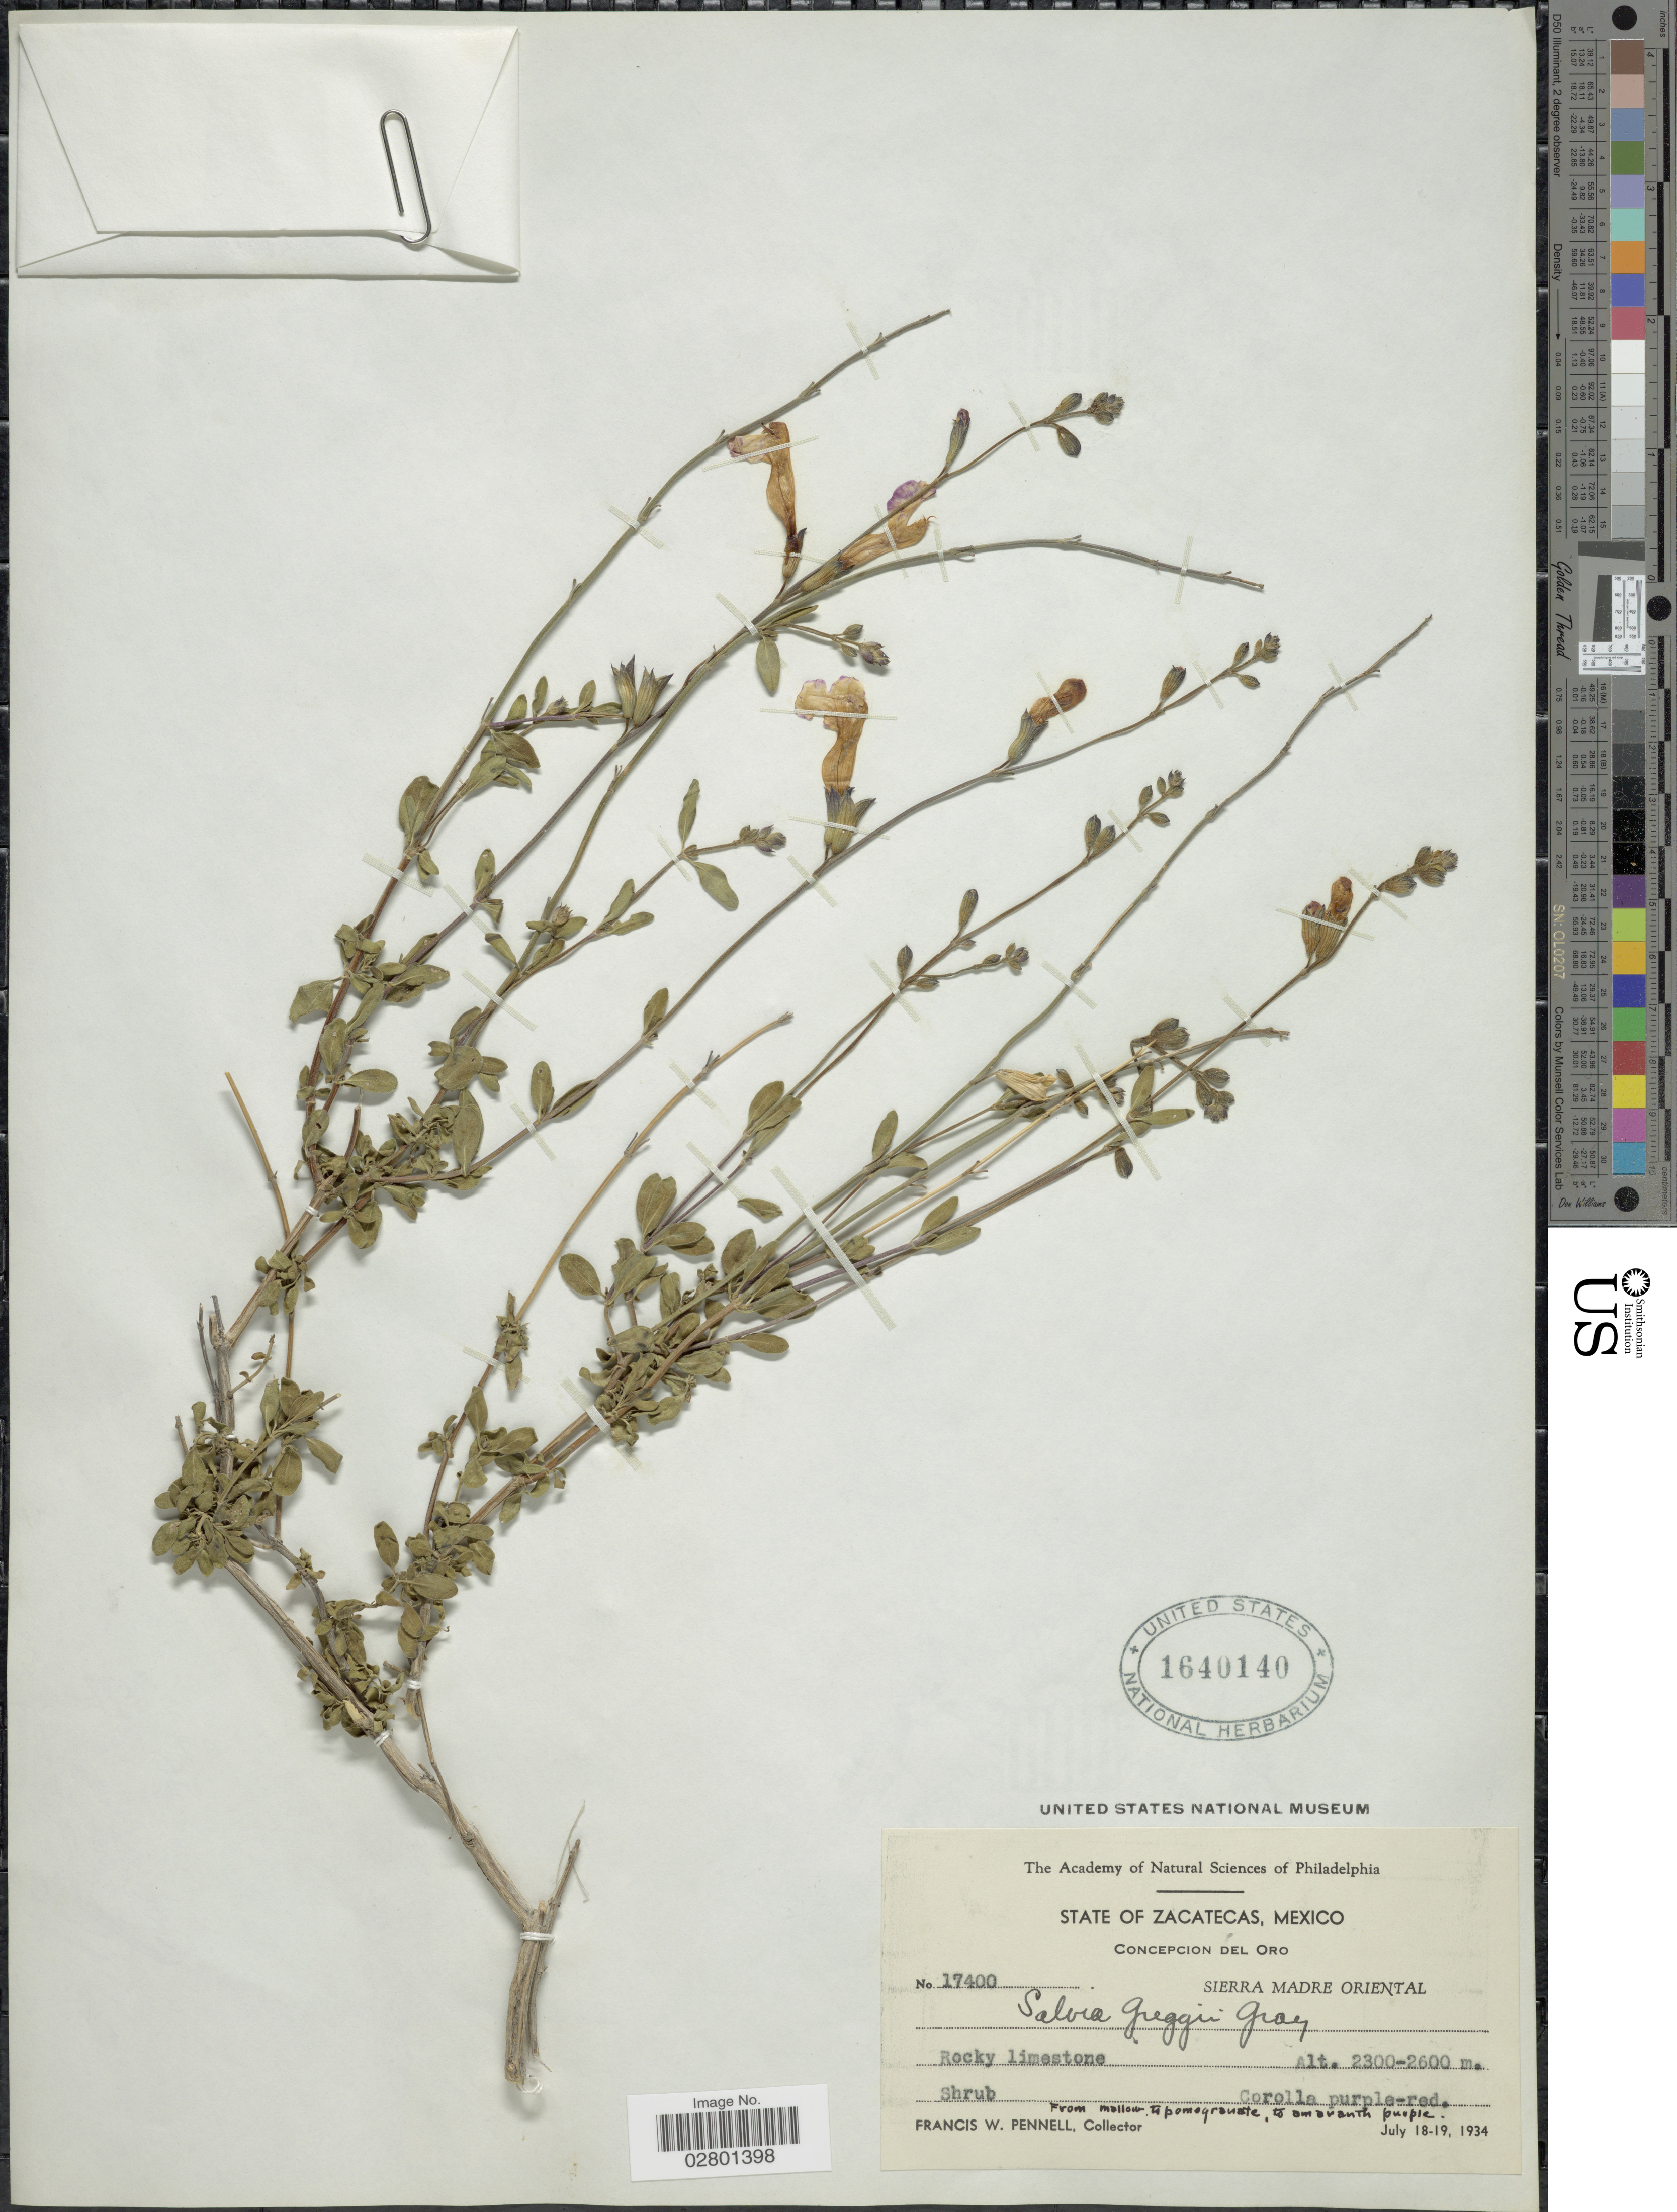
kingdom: Plantae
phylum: Tracheophyta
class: Magnoliopsida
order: Lamiales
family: Lamiaceae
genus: Salvia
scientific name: Salvia greggii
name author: A. Gray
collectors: F. W. Pennell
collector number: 17400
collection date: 1934-07-18/1934-07-19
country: Mexico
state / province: Zacatecas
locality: Concepcion del Oro, Sierra Madre Oriental.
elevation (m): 2300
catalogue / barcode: US 1640140